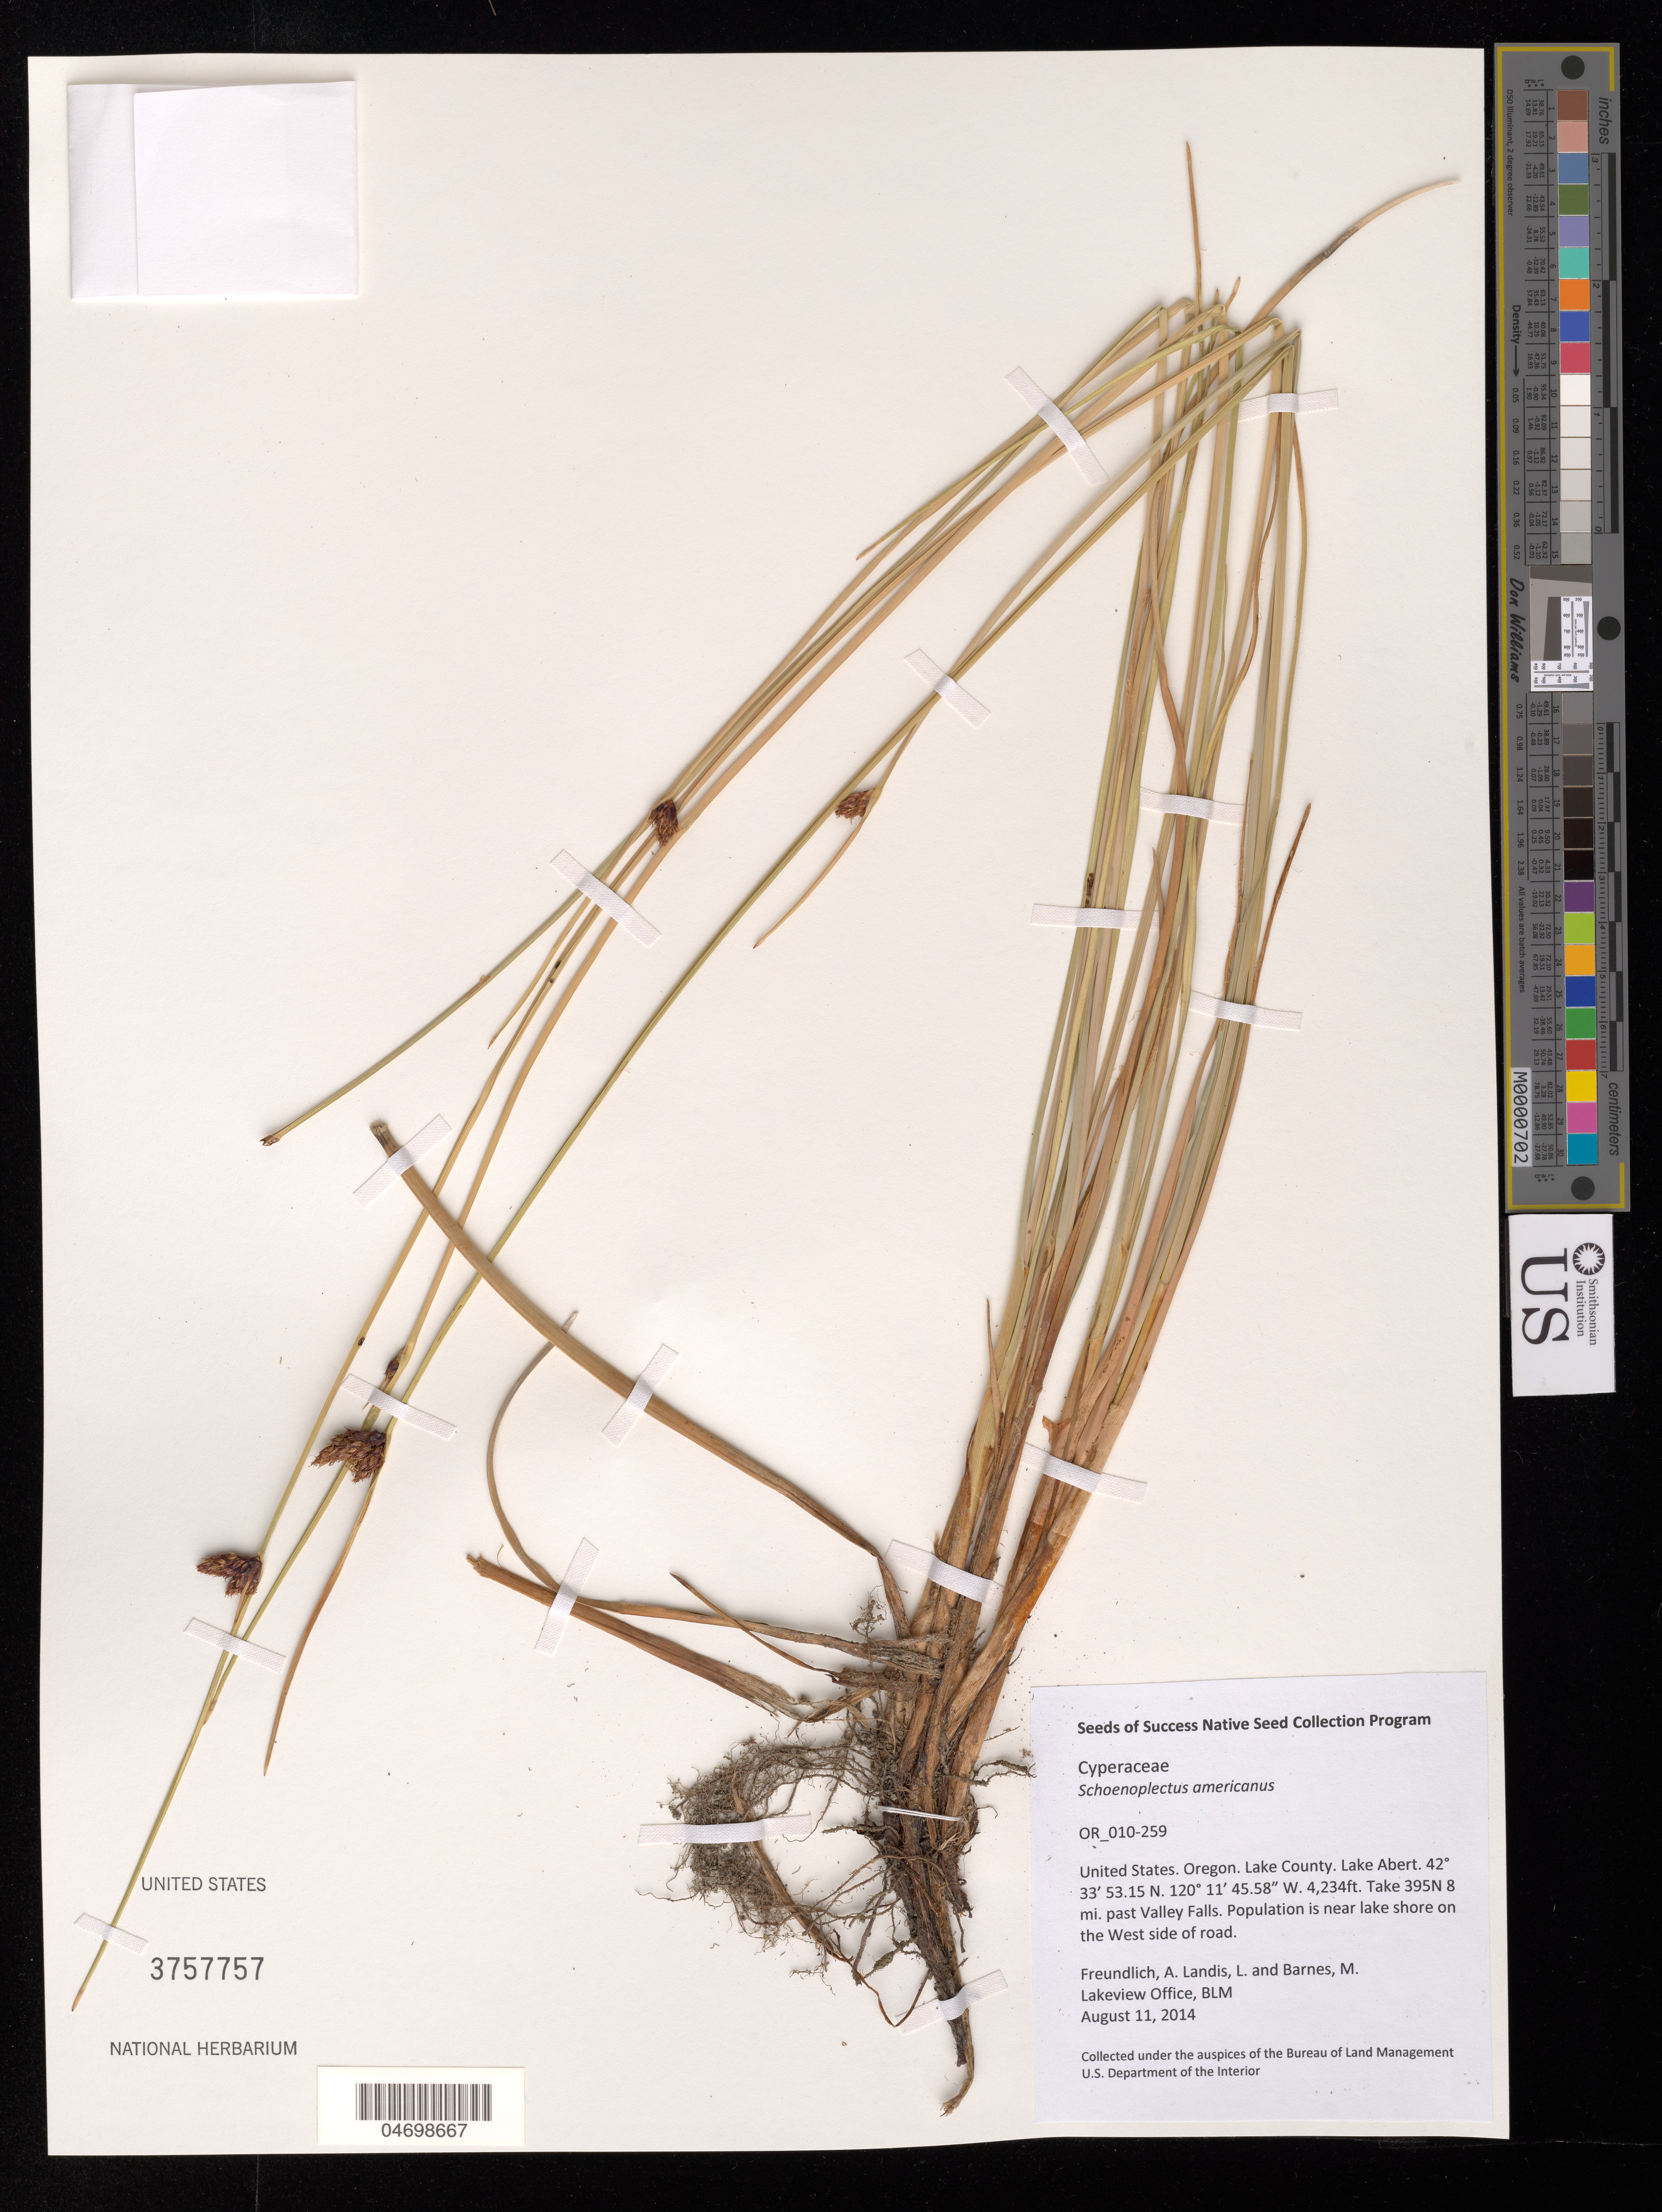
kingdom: Plantae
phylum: Tracheophyta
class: Liliopsida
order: Poales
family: Cyperaceae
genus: Schoenoplectus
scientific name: Schoenoplectus americanus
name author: (Pers.) Volkart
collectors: A. Freundlich, L. Landis & M. Barnes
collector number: OR-010-259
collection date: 2014-08-11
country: United States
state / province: Oregon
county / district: Lake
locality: Lake Abert., Hwy 395N 8 mi. past Valley Falls.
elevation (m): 1291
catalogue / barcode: US 3757757